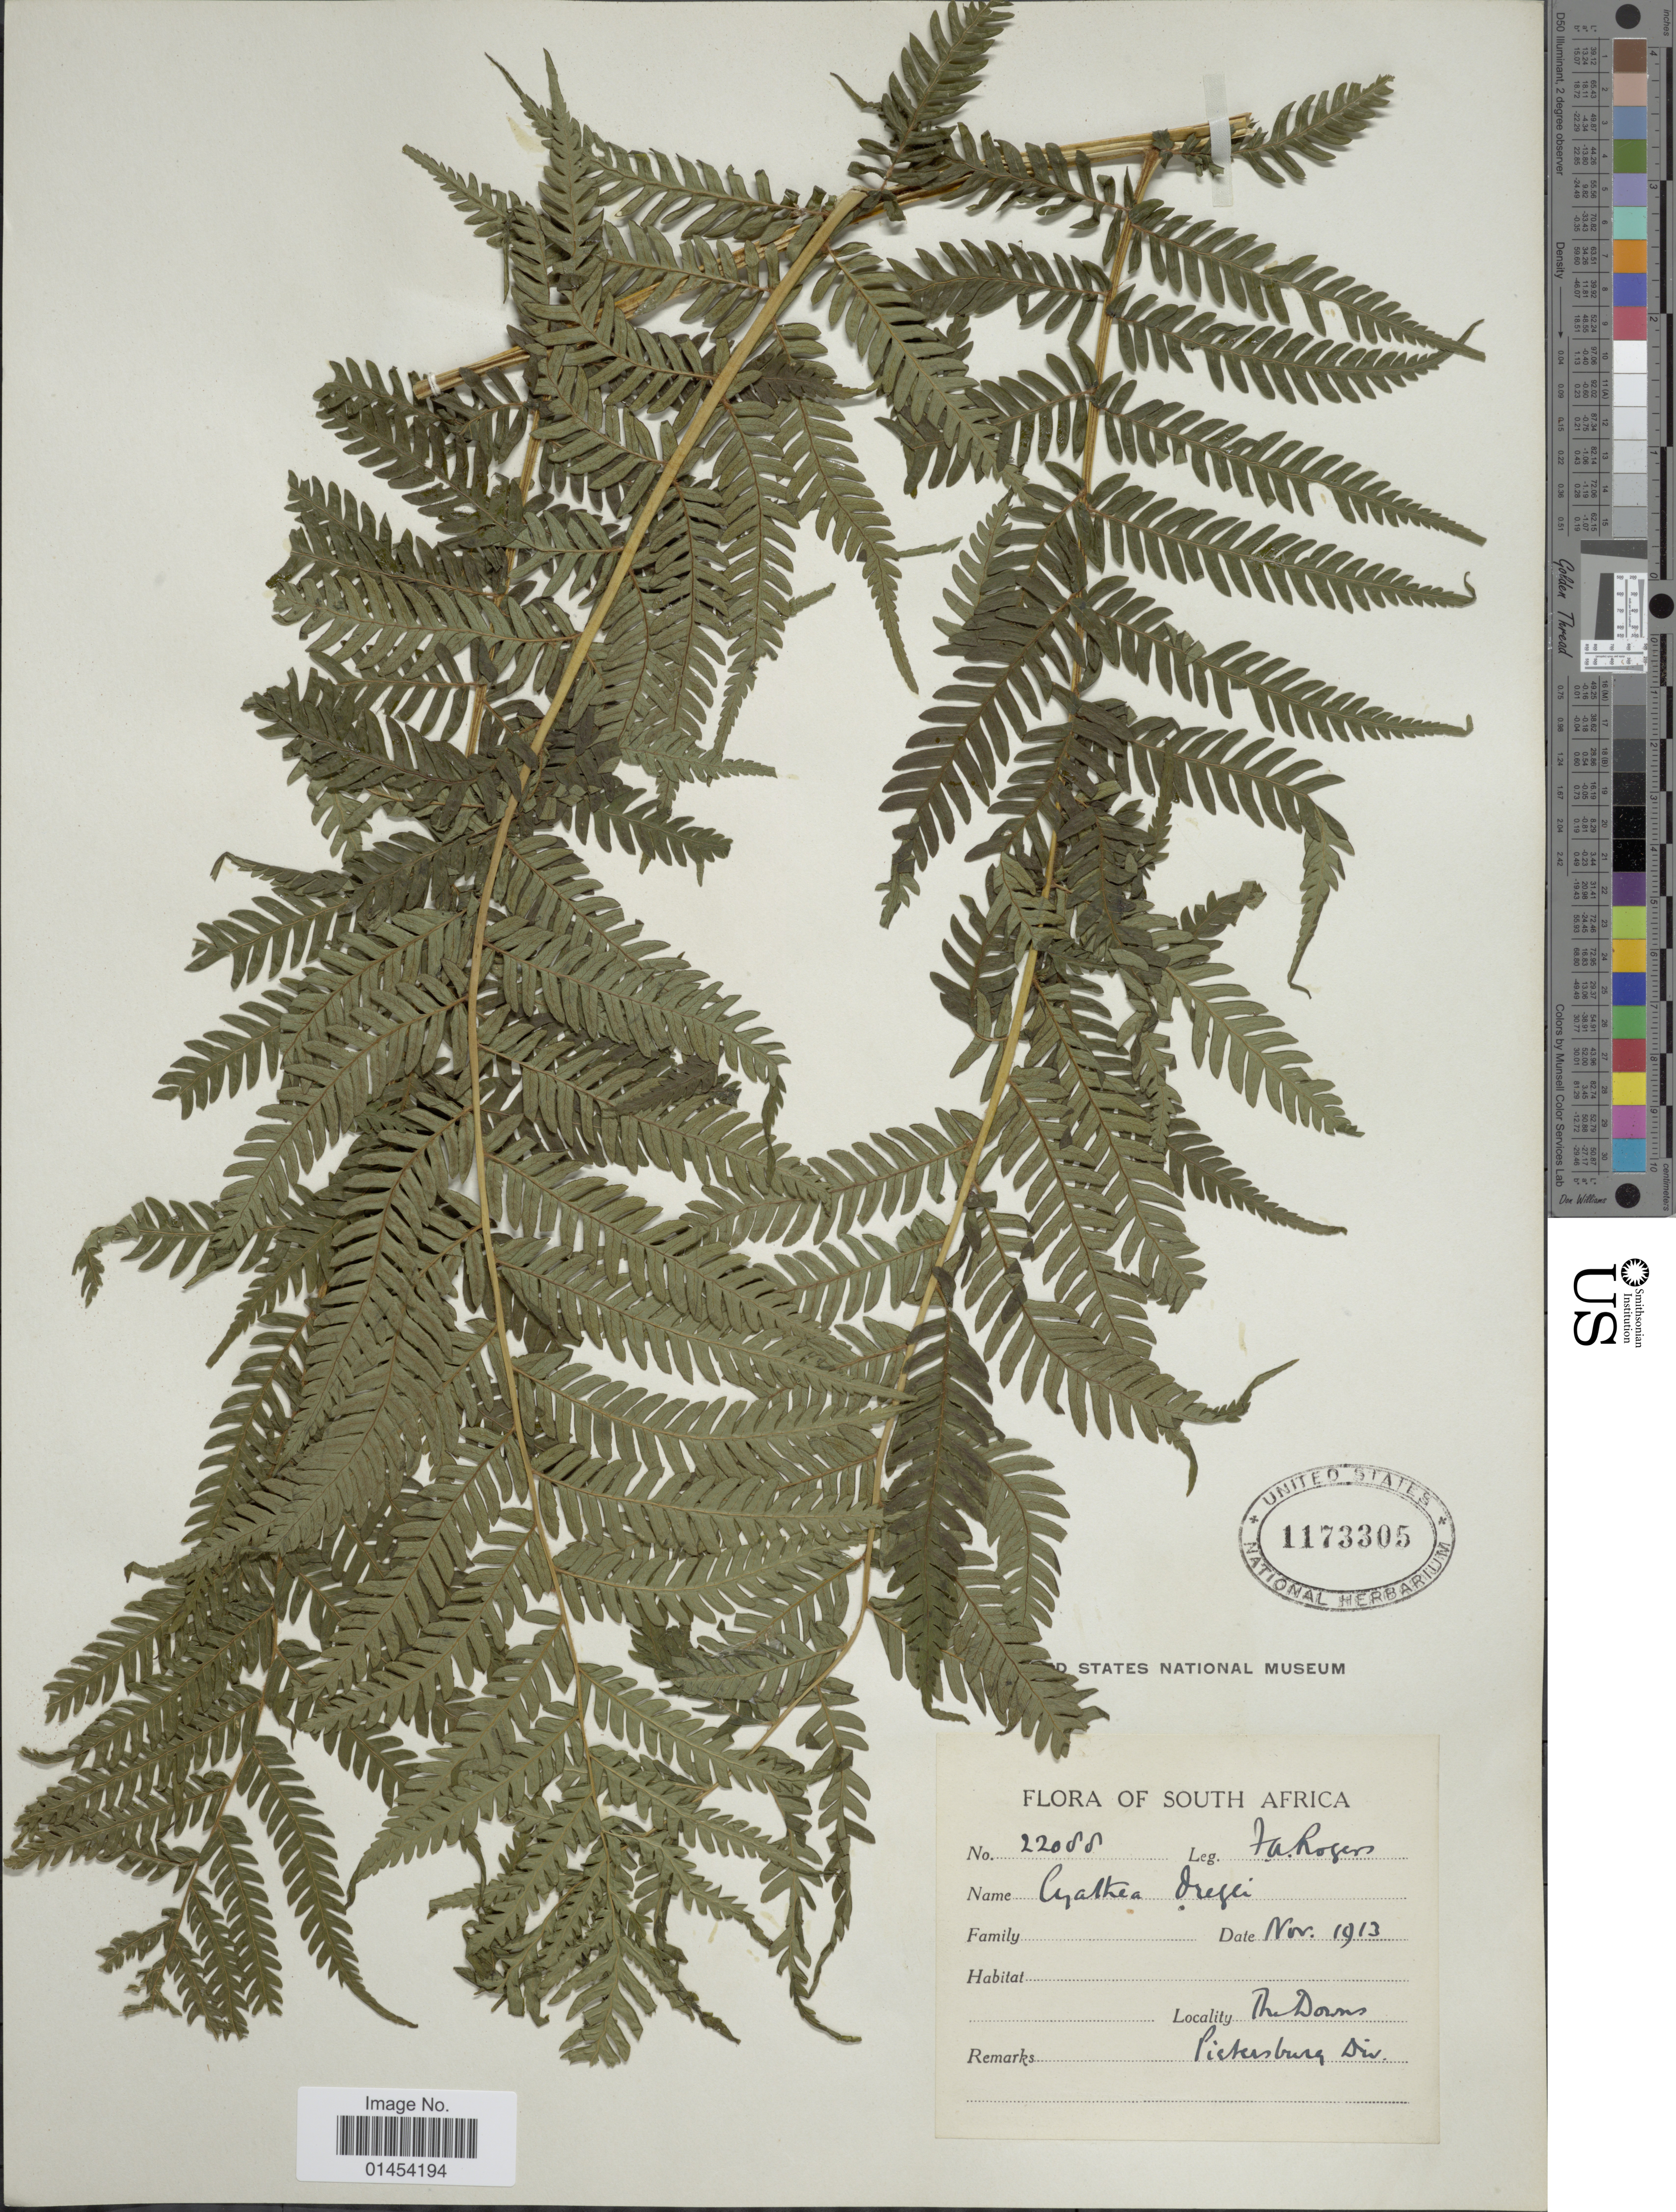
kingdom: Plantae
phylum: Tracheophyta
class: Polypodiopsida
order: Cyatheales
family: Cyatheaceae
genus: Cyathea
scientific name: Cyathea dregei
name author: Kunze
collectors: F. A. Rogers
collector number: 22088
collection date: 1913-11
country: South Africa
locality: The Downs, Pietersburg Div.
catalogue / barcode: US 1173305